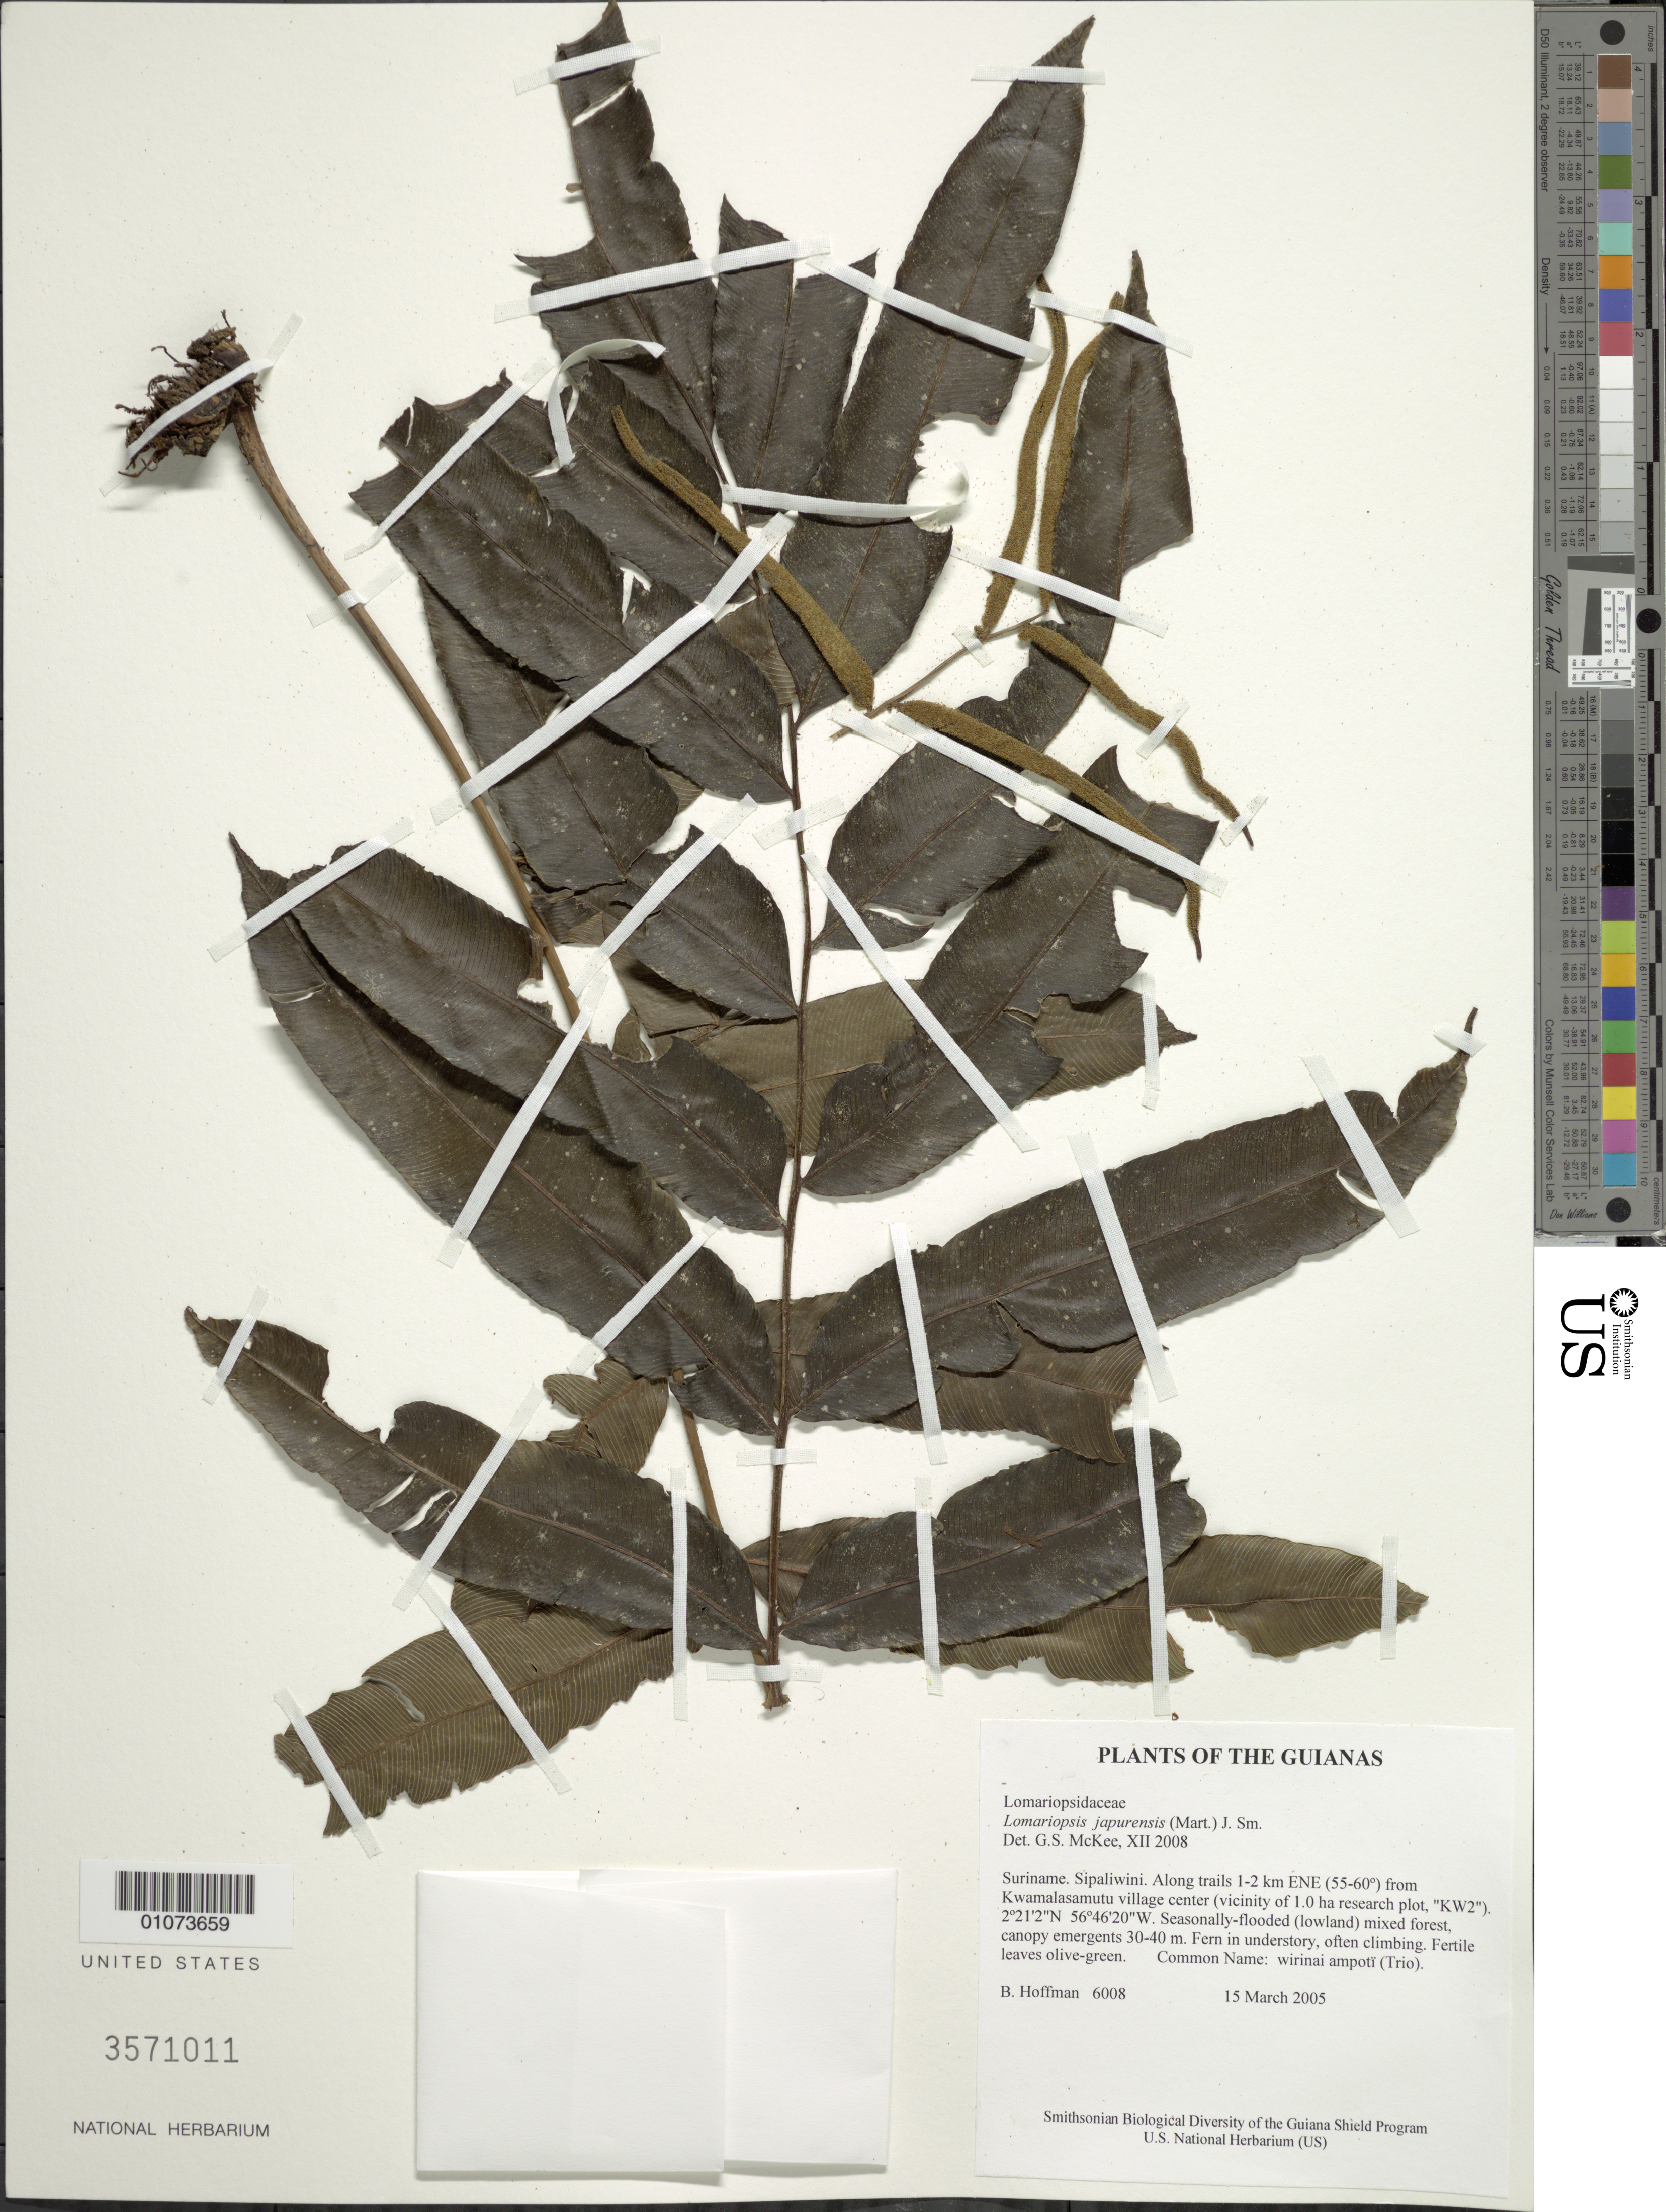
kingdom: Plantae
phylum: Tracheophyta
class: Polypodiopsida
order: Polypodiales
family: Lomariopsidaceae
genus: Lomariopsis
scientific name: Lomariopsis japurensis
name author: (Mart.) J. Sm.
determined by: McKee, G. S., (US), NMNH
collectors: B. Hoffman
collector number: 6008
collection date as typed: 15 March 2005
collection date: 2005-03-15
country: Suriname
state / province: Sipaliwini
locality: Along trails 1-2 km ENE (55-60º) from Kwamalasamutu village center (vicinity of 1.0 ha research plot, "KW2")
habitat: Seasonally-flooded (lowland) mixed forest, canopy emergents 30-40 m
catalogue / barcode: US 3571011